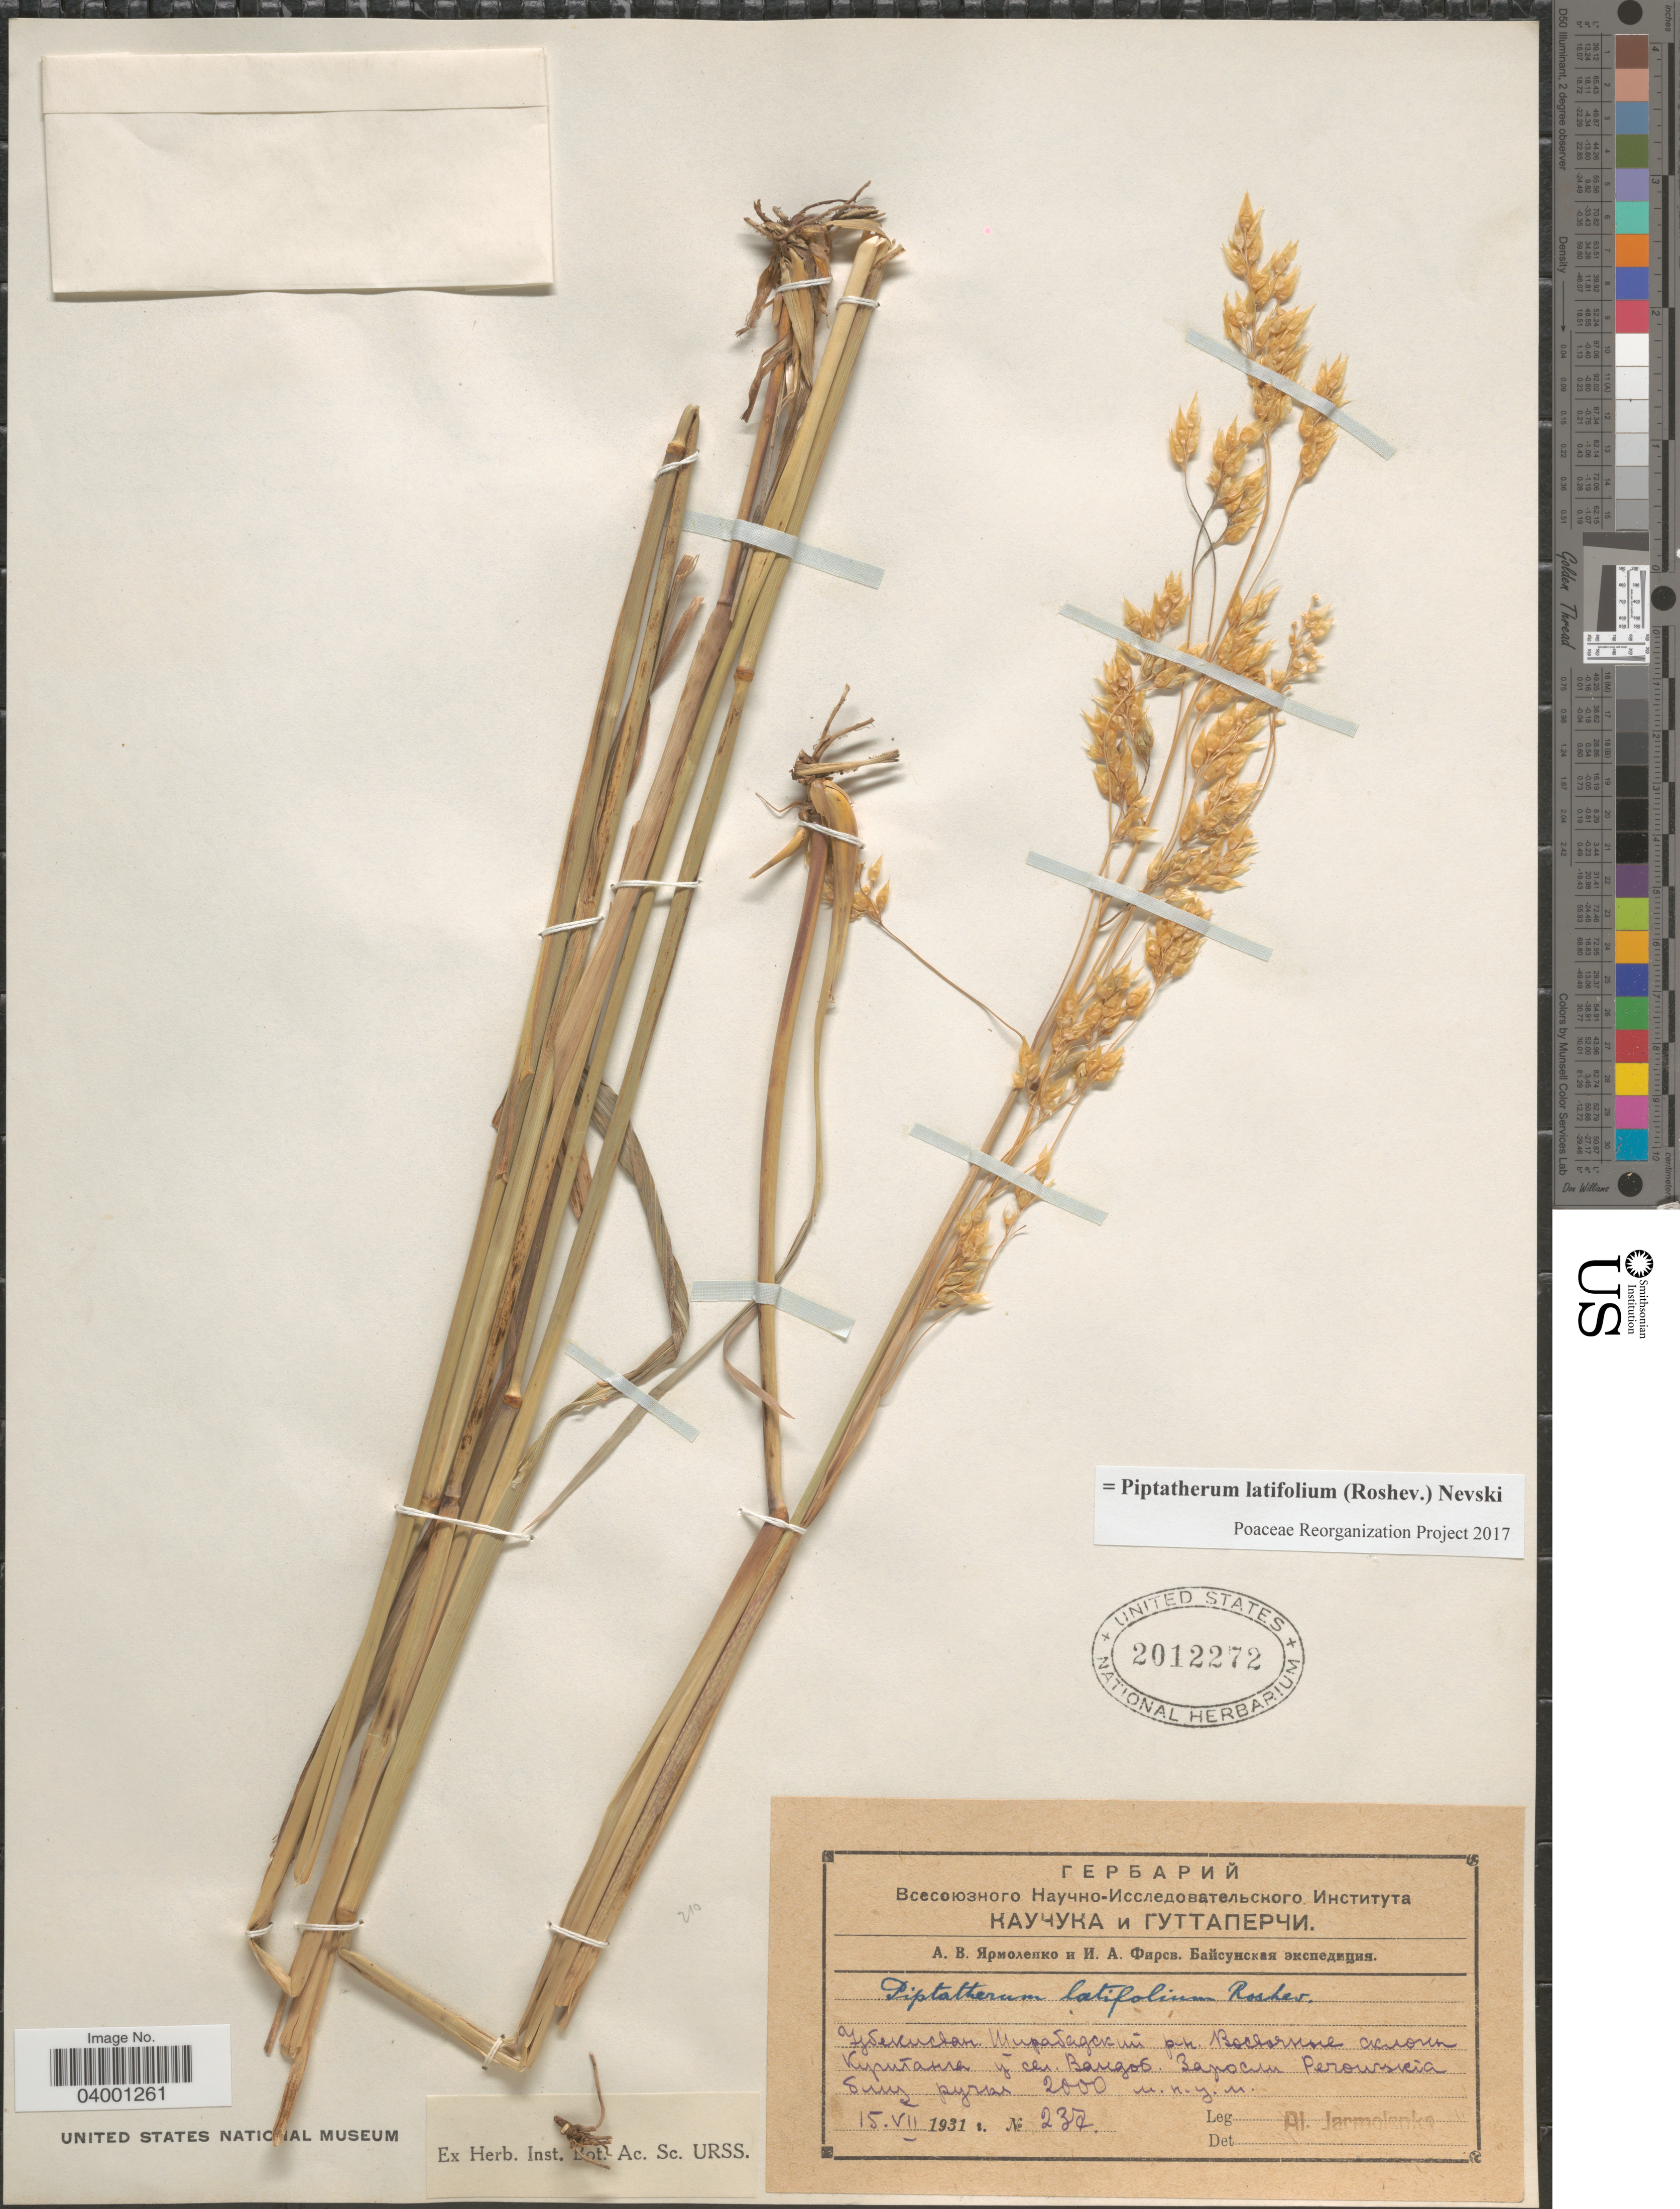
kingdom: Plantae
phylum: Tracheophyta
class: Liliopsida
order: Poales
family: Poaceae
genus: Piptatherum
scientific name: Piptatherum latifolium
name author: (Roshev.) Nevski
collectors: A. Jarmolenko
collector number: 237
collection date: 1931-07-15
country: Uzbekistan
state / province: Surxondaryo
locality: Sherobod District, near village Vandob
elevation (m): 2000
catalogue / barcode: US 2012272